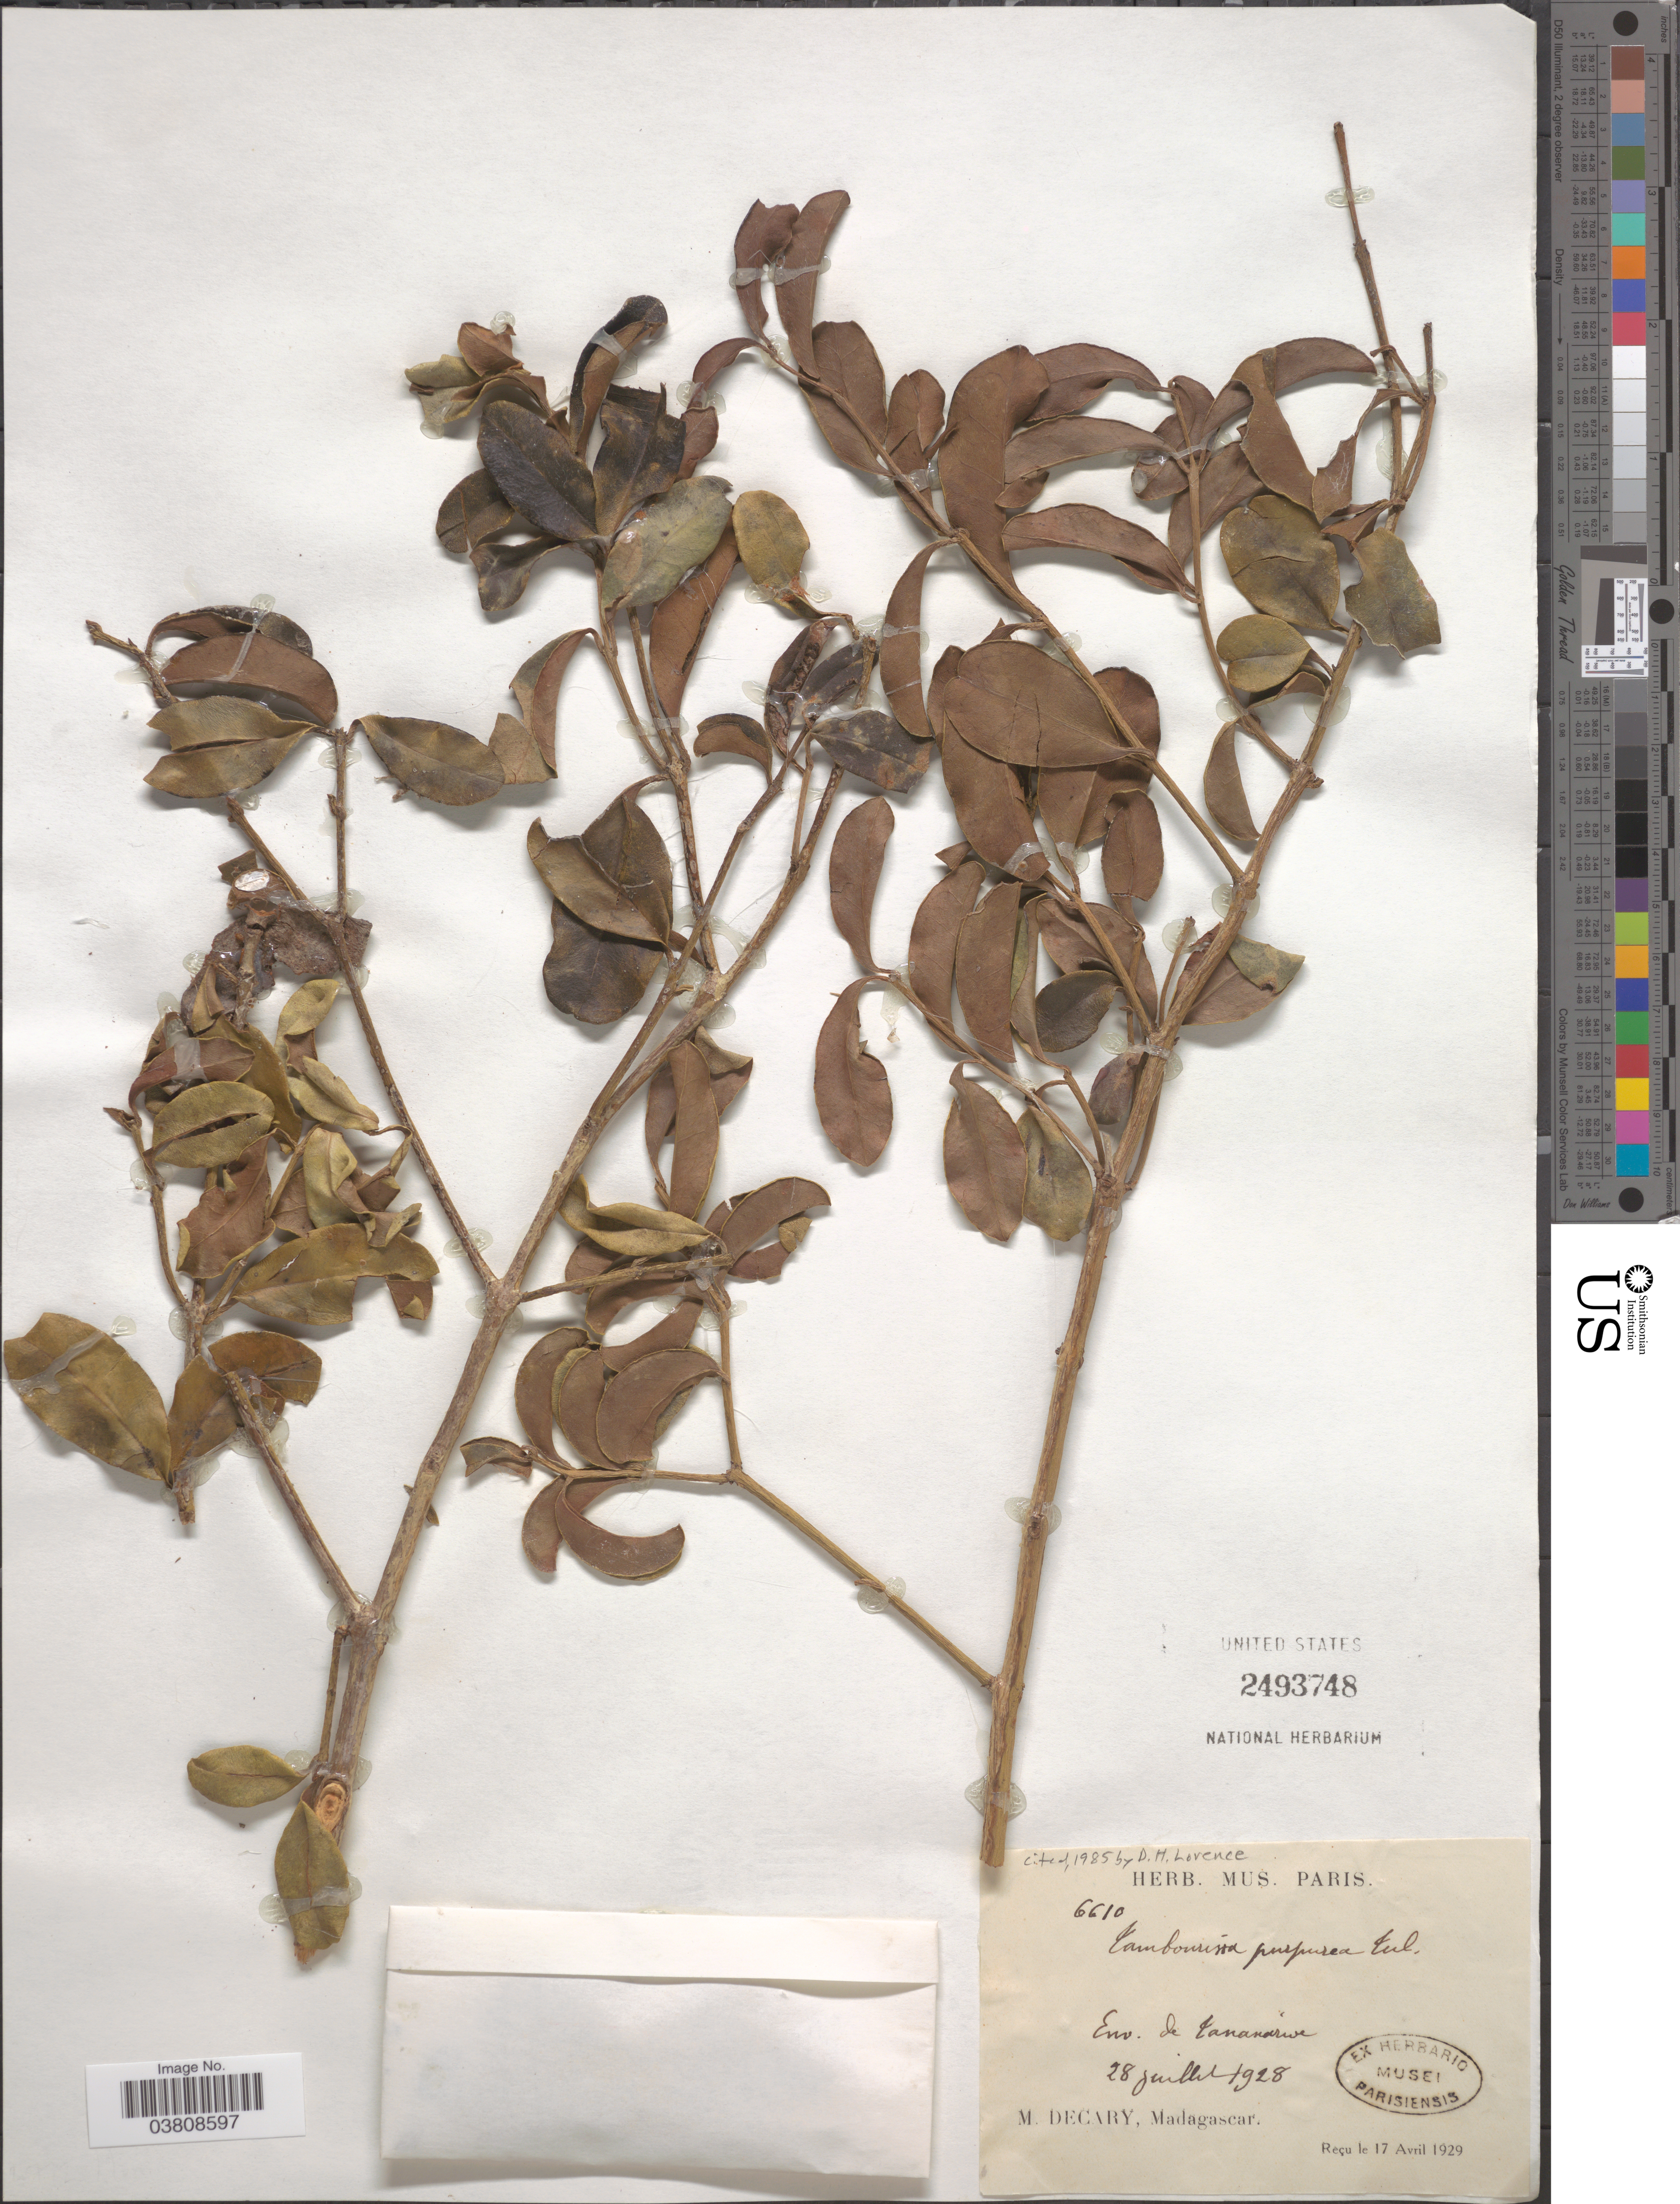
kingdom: Plantae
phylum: Tracheophyta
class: Magnoliopsida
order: Laurales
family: Monimiaceae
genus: Tambourissa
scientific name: Tambourissa purpurea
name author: (Tul.) A. DC.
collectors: R. Decary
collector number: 6610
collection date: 1928-07-28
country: Madagascar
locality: Env. de Tananarive.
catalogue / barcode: US 2493748